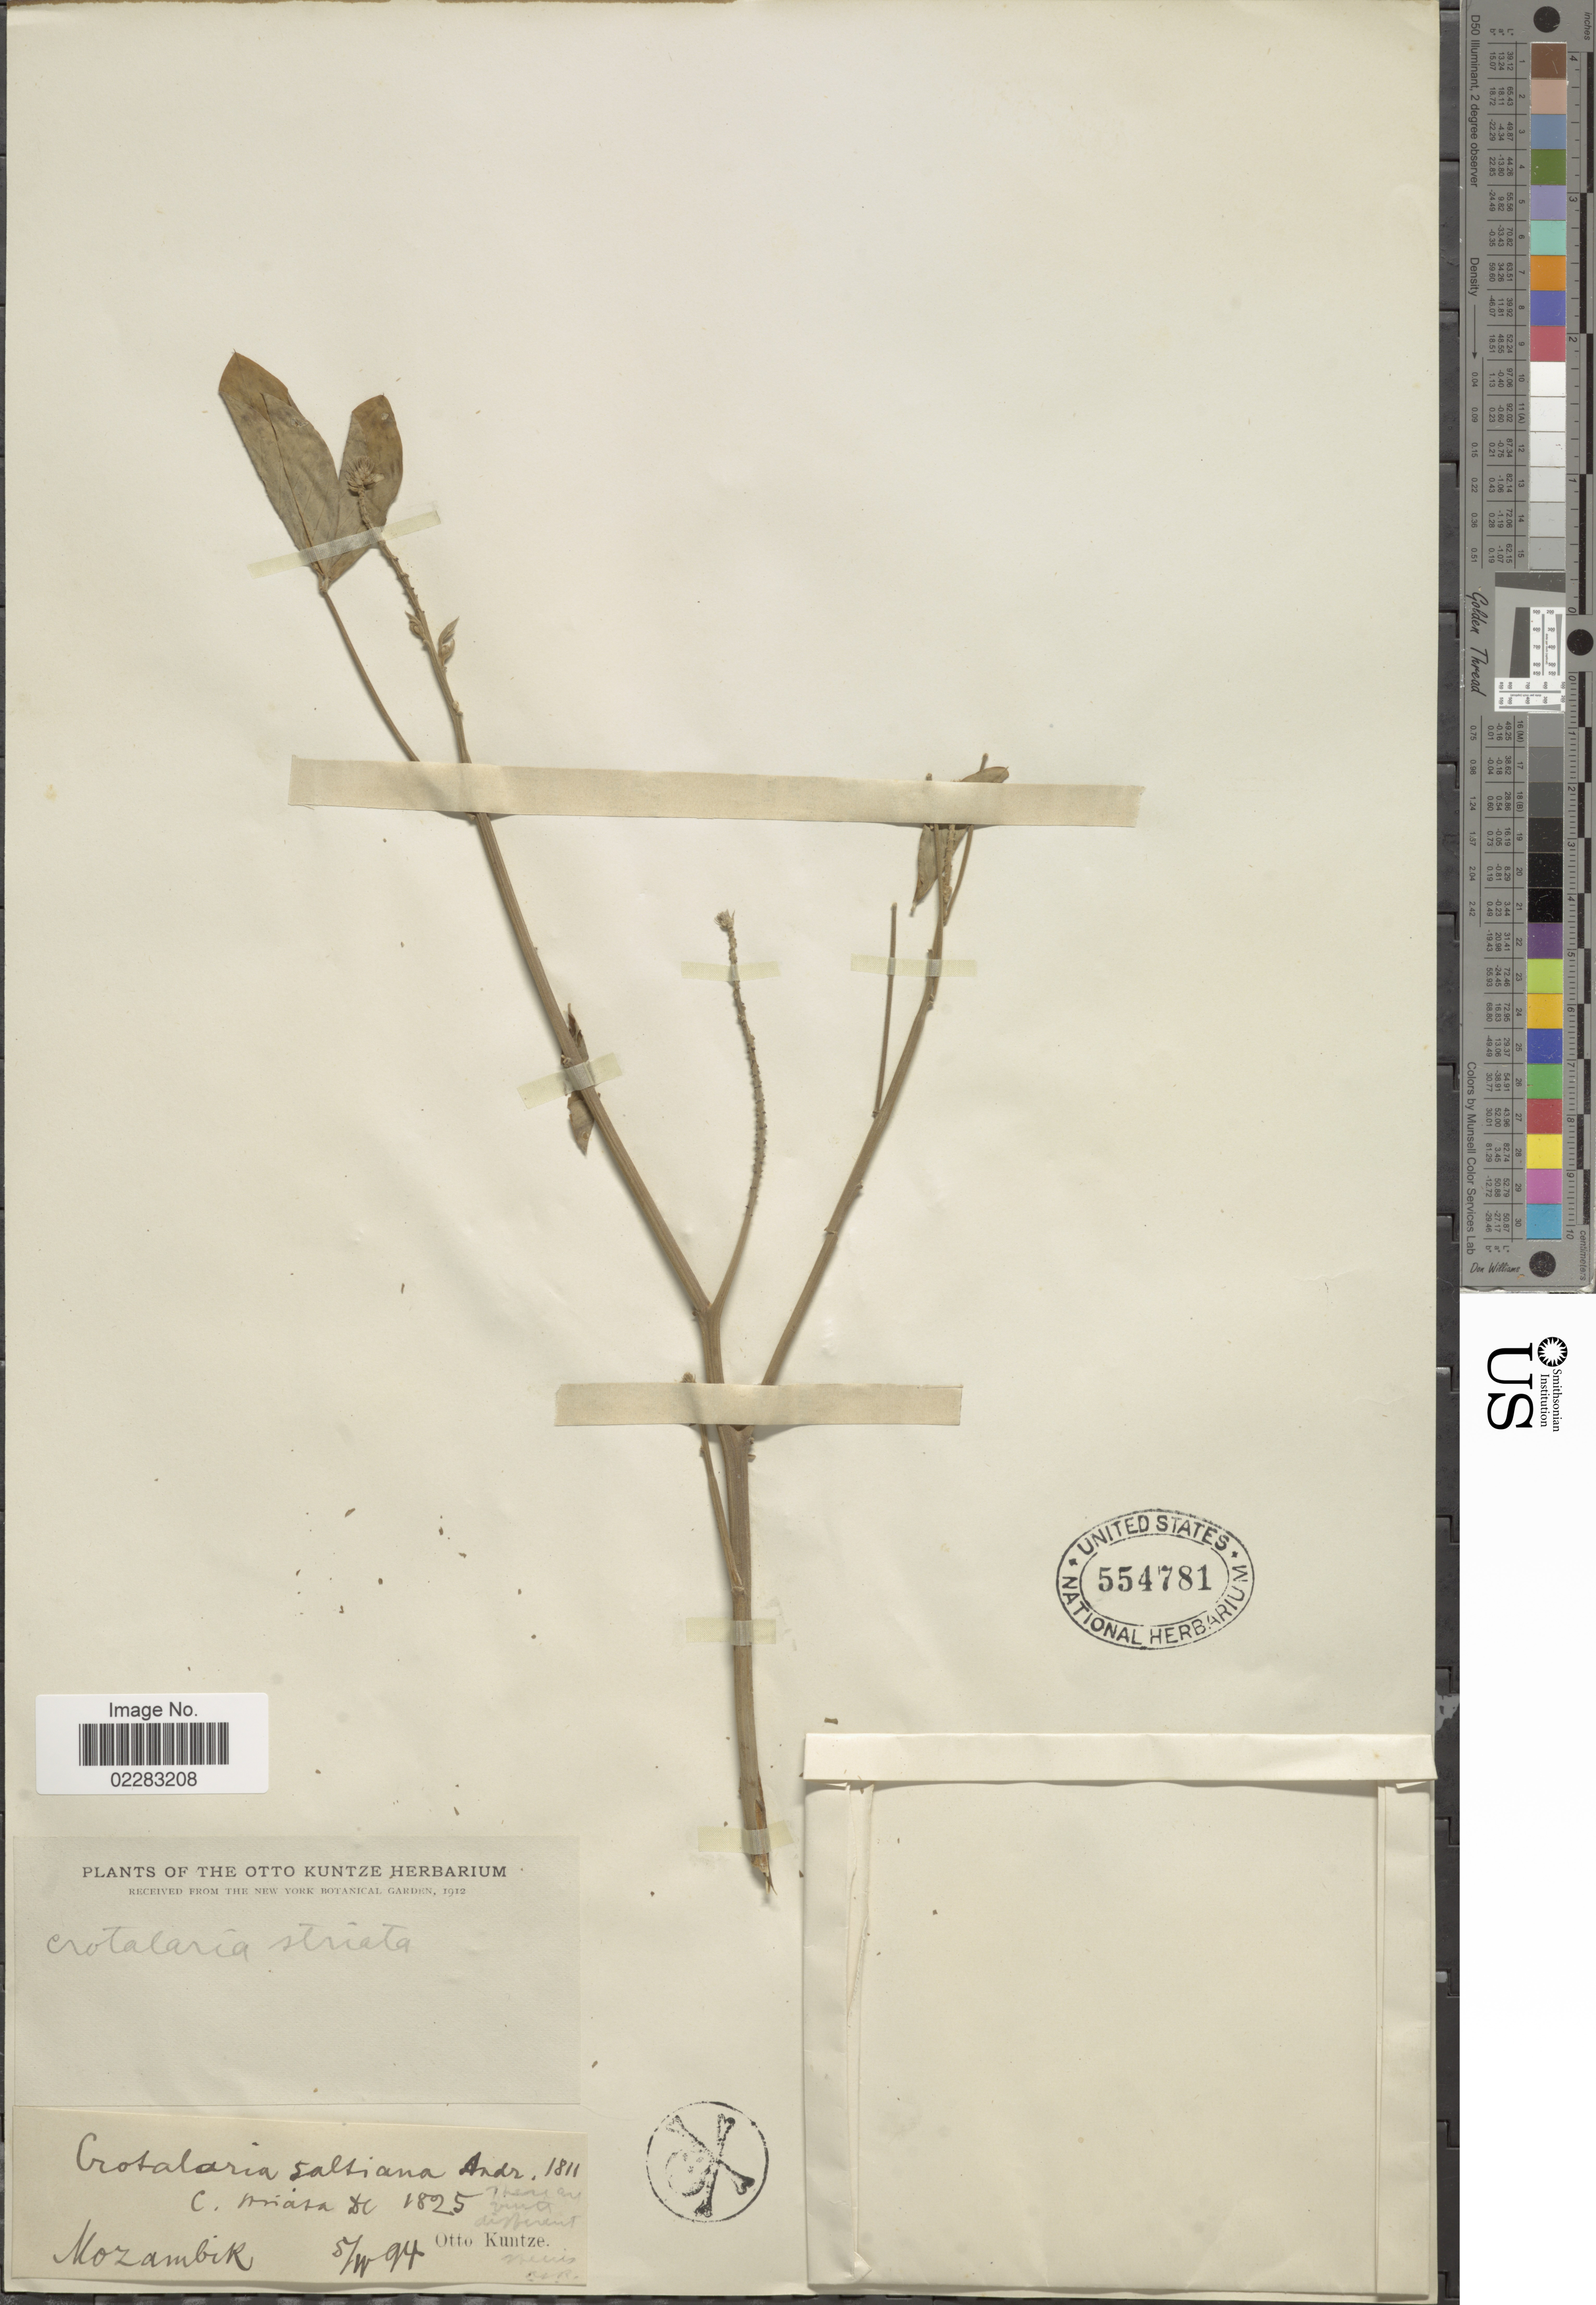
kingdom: Plantae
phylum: Tracheophyta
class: Magnoliopsida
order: Fabales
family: Fabaceae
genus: Crotalaria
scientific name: Crotalaria pallida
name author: Aiton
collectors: C.E.O. Kuntze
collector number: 1825?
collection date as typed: Transcribed d/m/y: 5/11/94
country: Mozambique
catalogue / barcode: US 554781